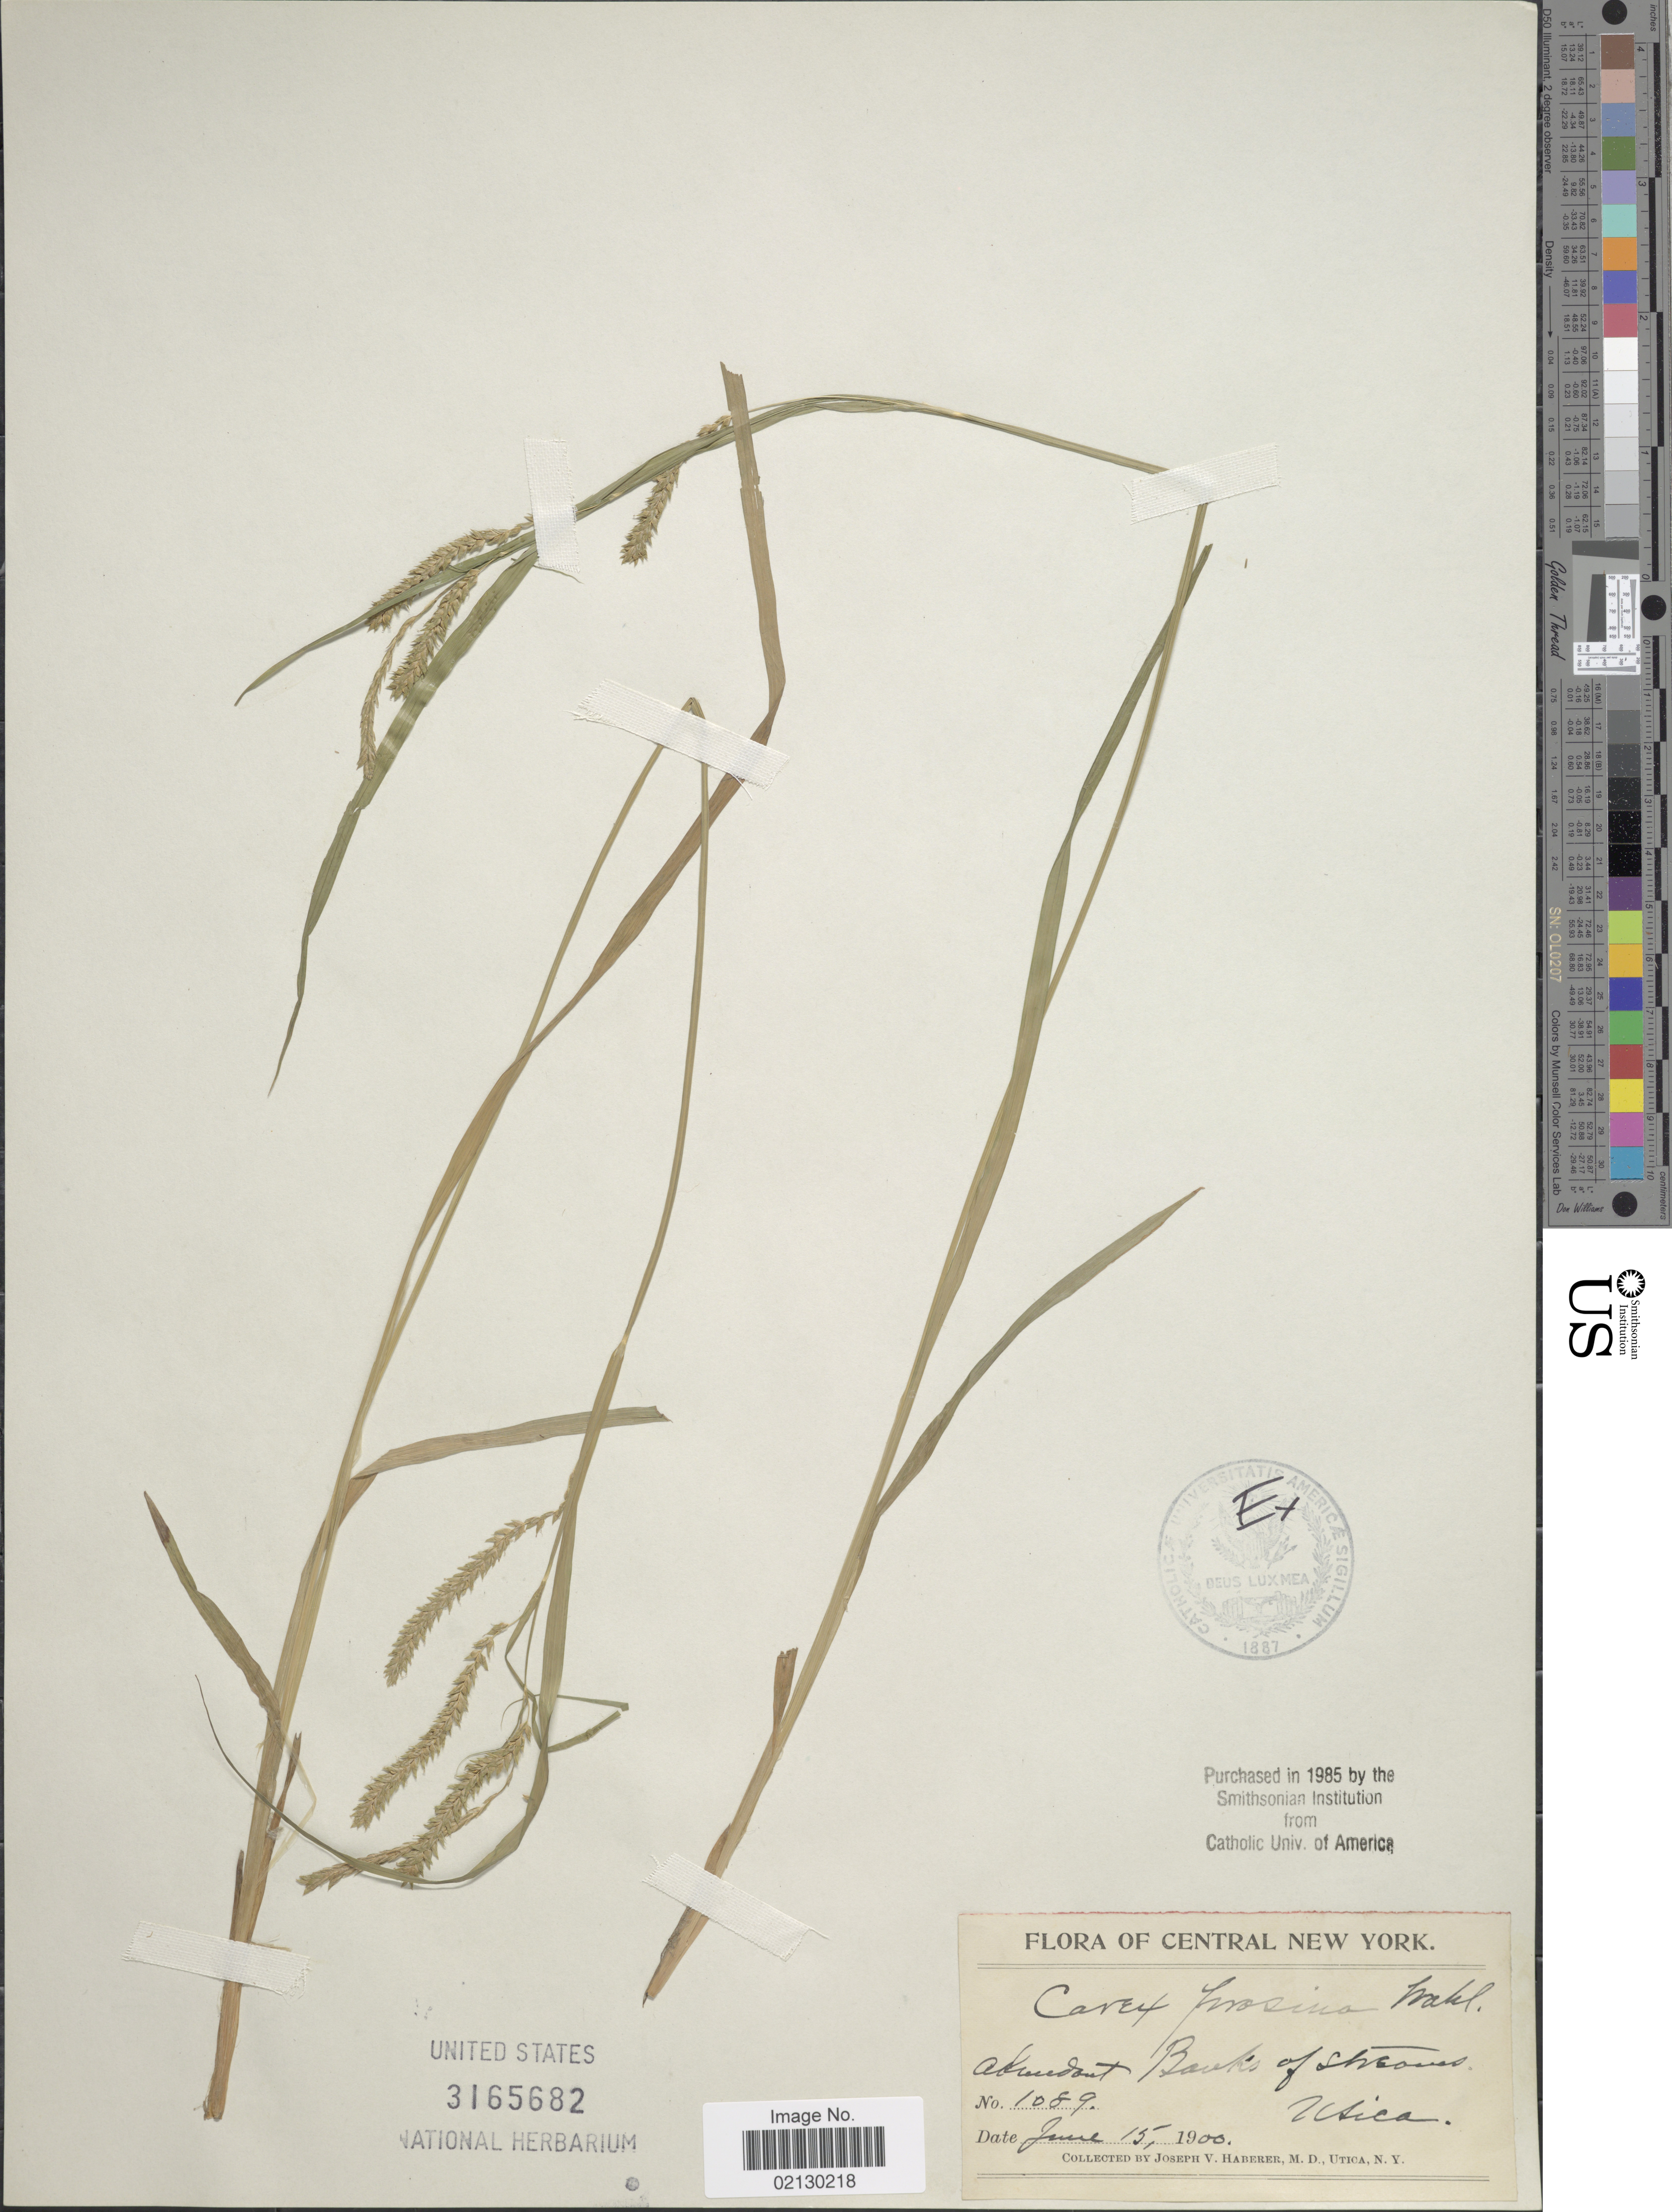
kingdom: Plantae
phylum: Tracheophyta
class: Liliopsida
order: Poales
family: Cyperaceae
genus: Carex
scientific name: Carex prasina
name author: Wahlenb.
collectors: J. V. Haberer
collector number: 1089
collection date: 1900-06-15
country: United States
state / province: New York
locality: Central new York, Banks of streams, Utica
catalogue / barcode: US 3165682